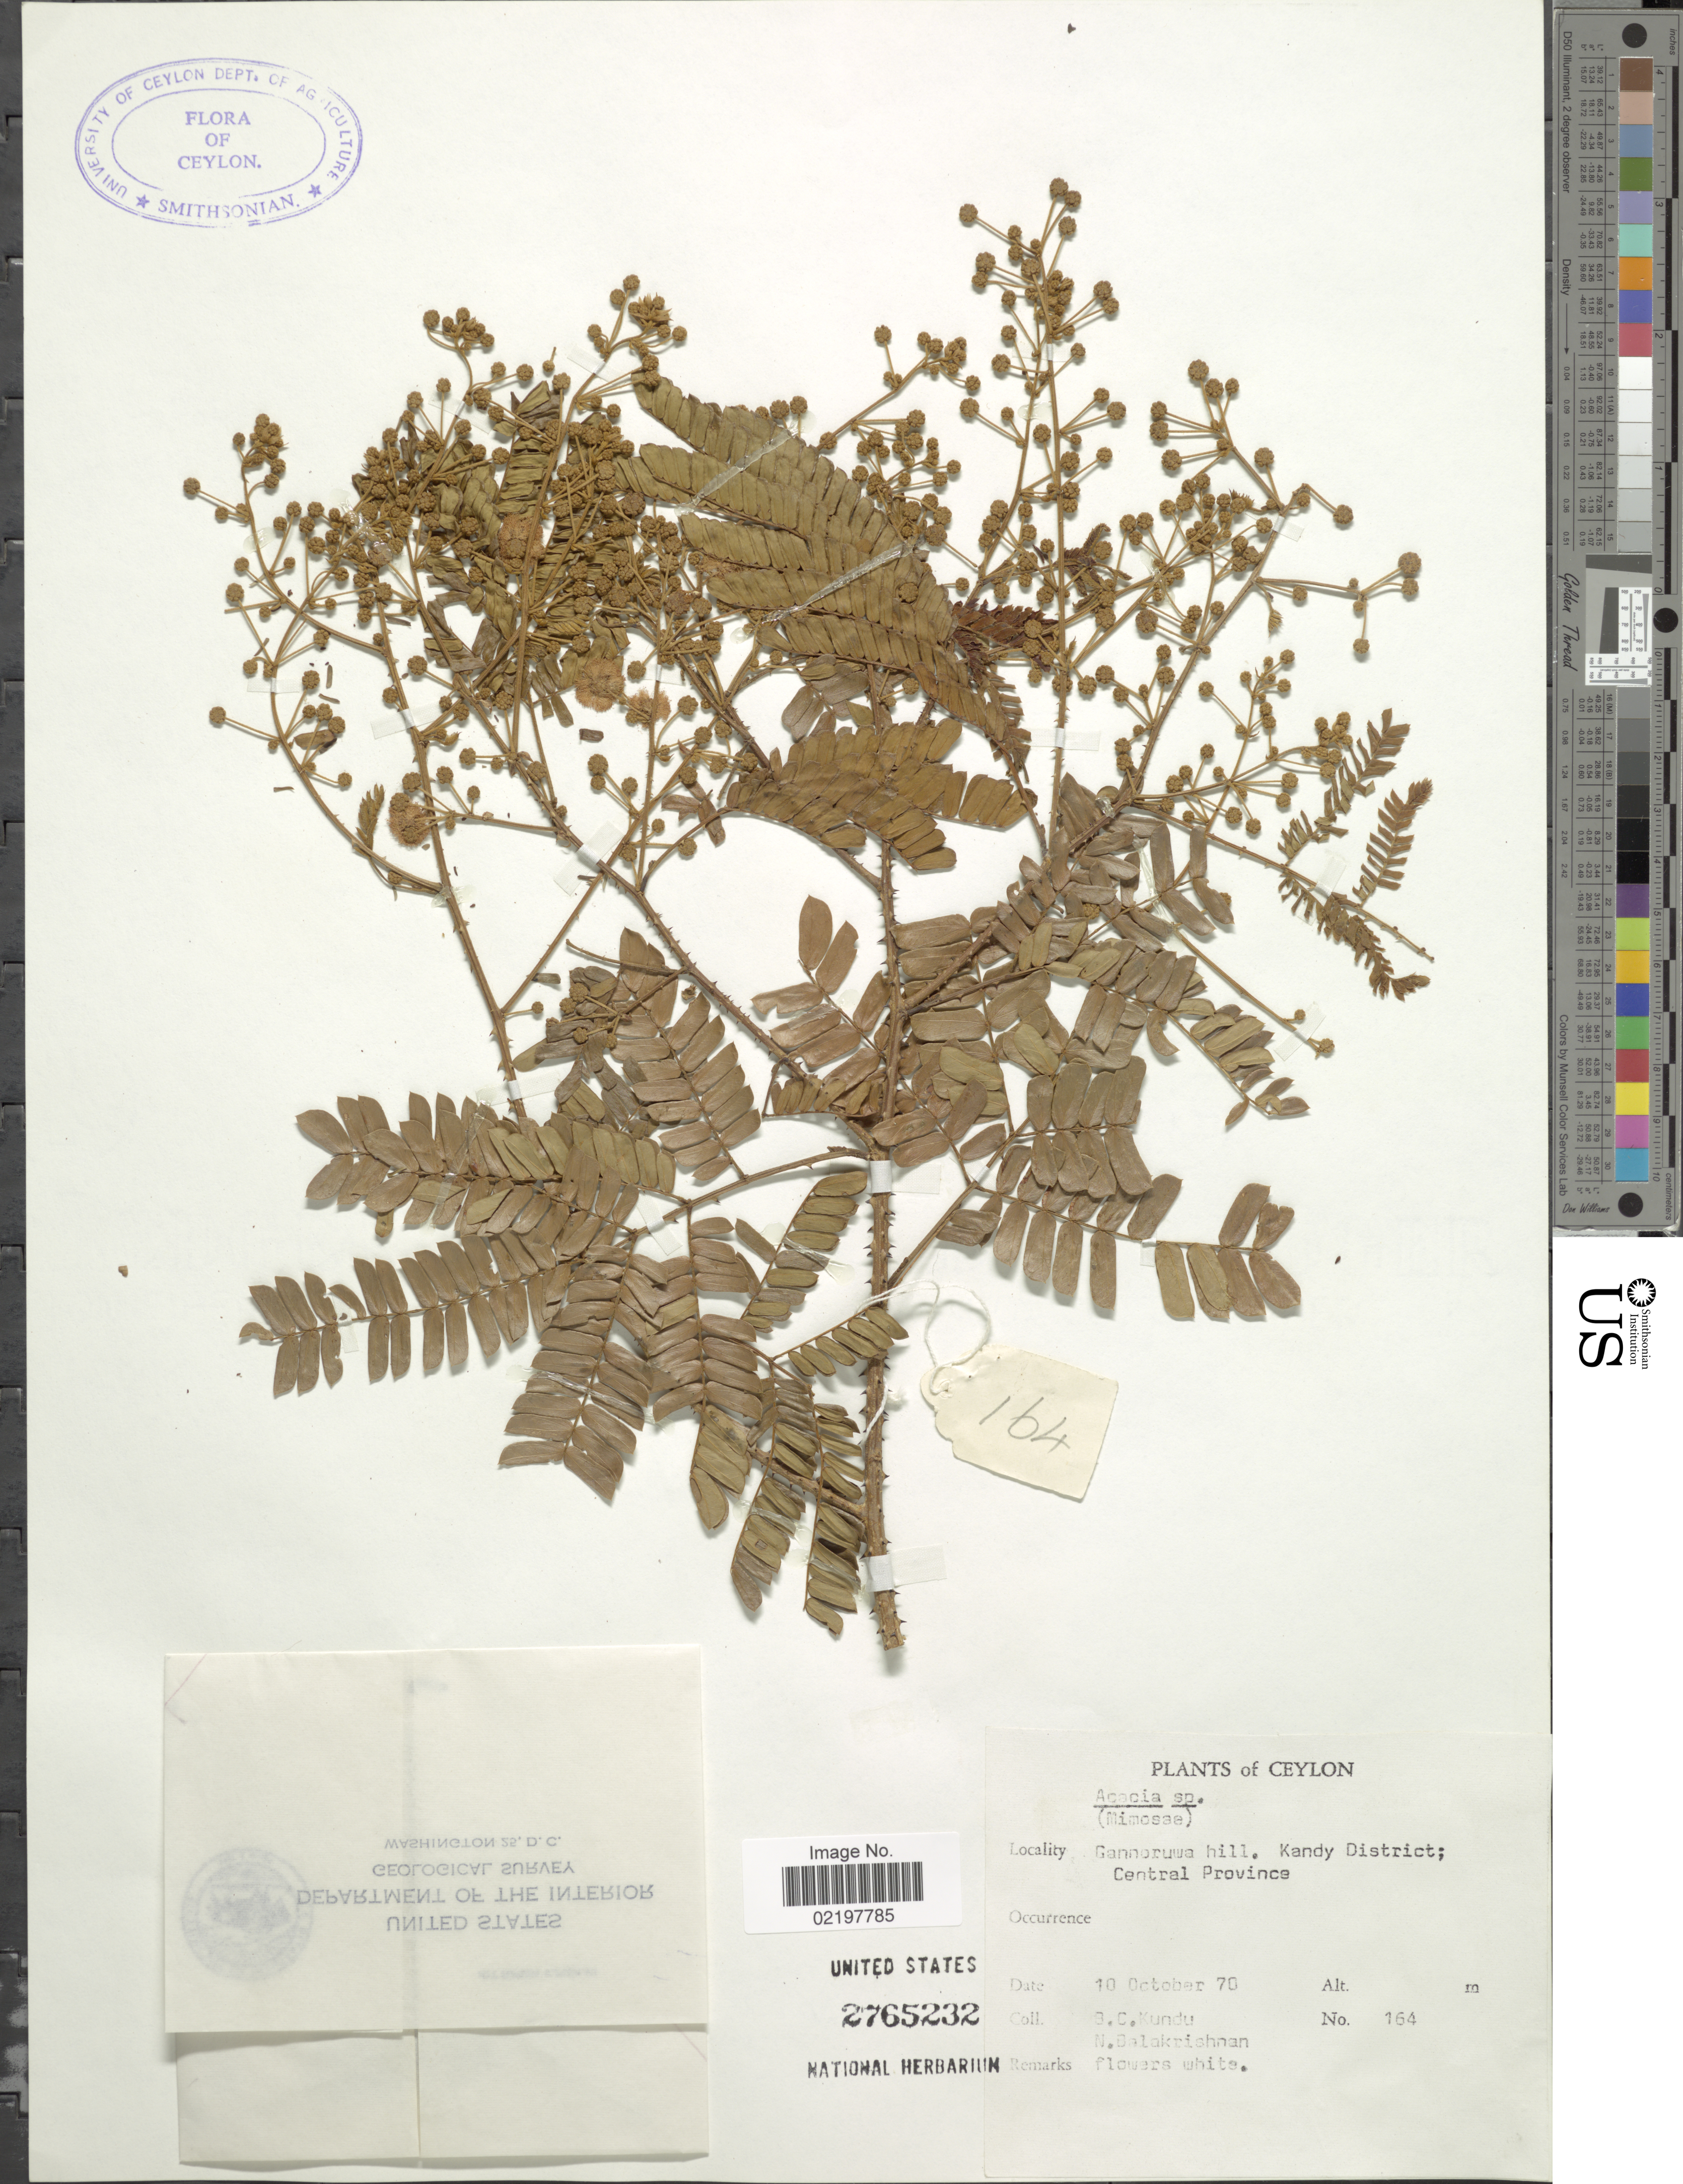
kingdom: Plantae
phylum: Tracheophyta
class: Magnoliopsida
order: Fabales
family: Fabaceae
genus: Senegalia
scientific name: Senegalia caesia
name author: (L.) Maslin et al.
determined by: Strong, M. T., (US), Smithsonian Institution - National Museum of Natural History (UNITED STATES)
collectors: B. C. Kundu & N. Balakrishnan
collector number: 164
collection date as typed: Transcribed d/m/y: 10/10/70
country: Sri Lanka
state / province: Central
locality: Ceylon, Gannoruwa hill, Kandy District, Central Province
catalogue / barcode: US 2765232